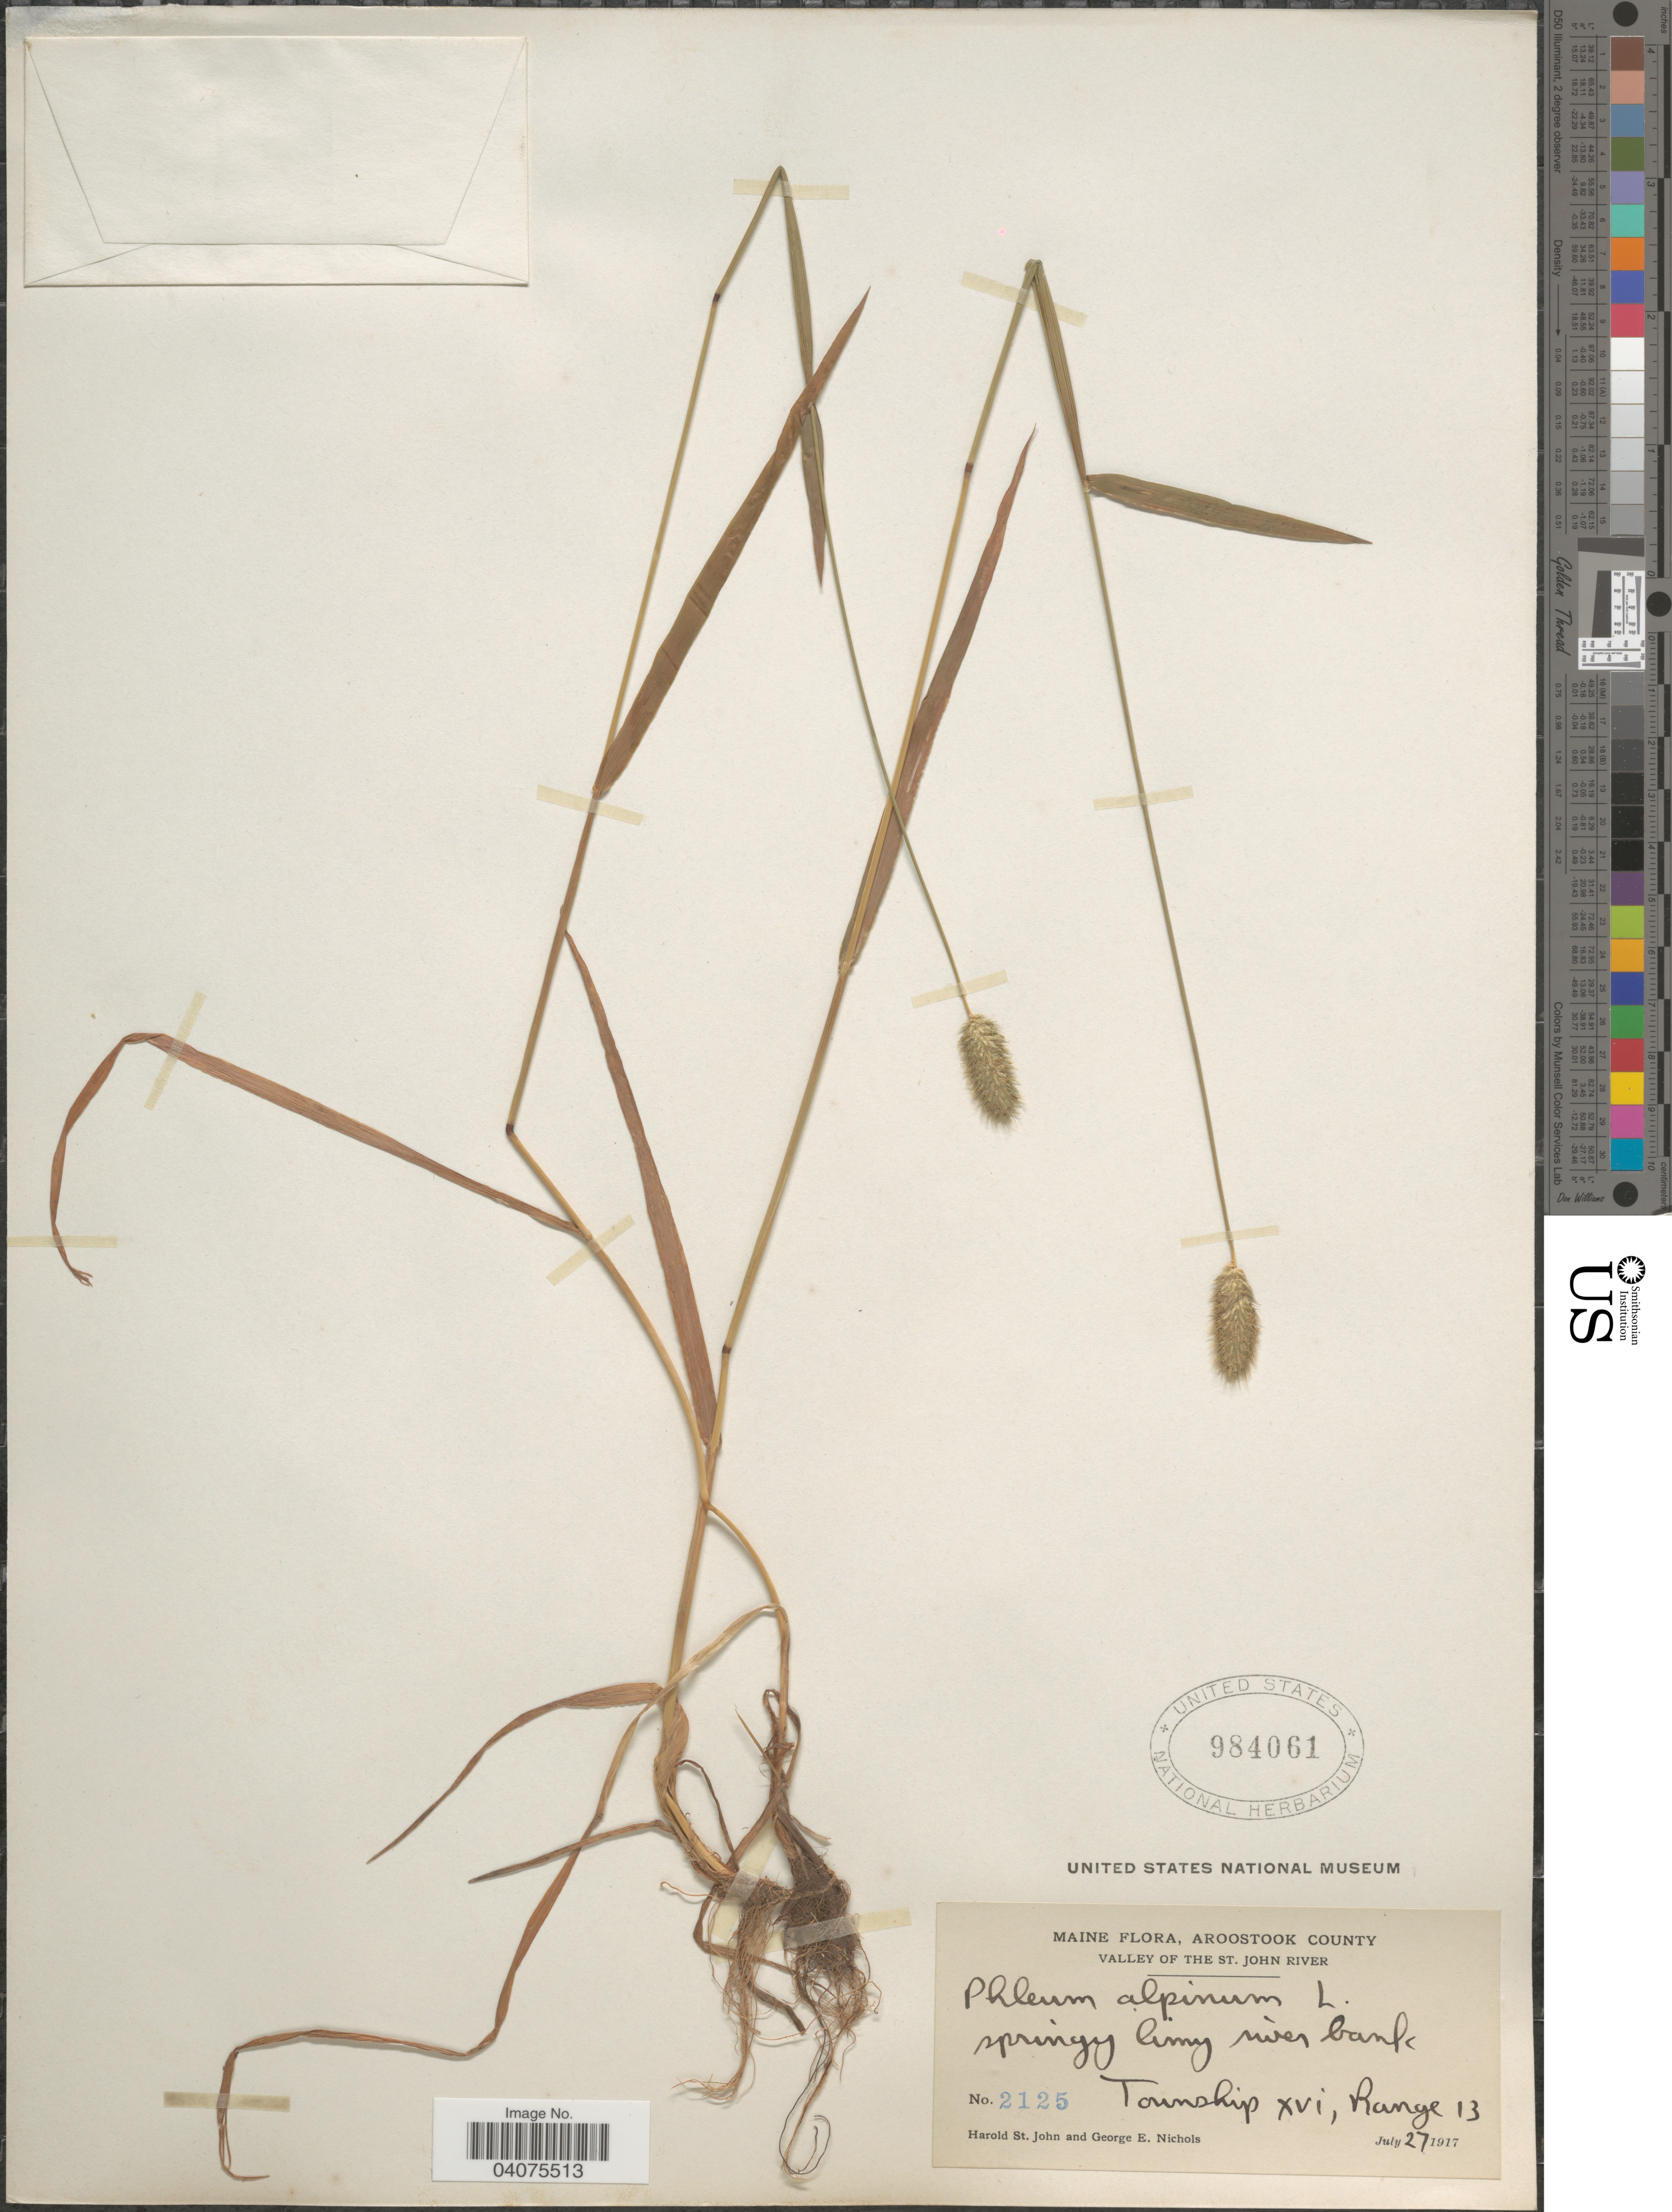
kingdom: Plantae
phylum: Tracheophyta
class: Liliopsida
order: Poales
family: Poaceae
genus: Phleum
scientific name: Phleum alpinum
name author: L.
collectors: H. St. John & G. E. Nichols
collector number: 2125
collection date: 1917-07-27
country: United States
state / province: Maine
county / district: Aroostook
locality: Valley of The St. John River. Township xvi, Range 13.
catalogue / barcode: US 984061